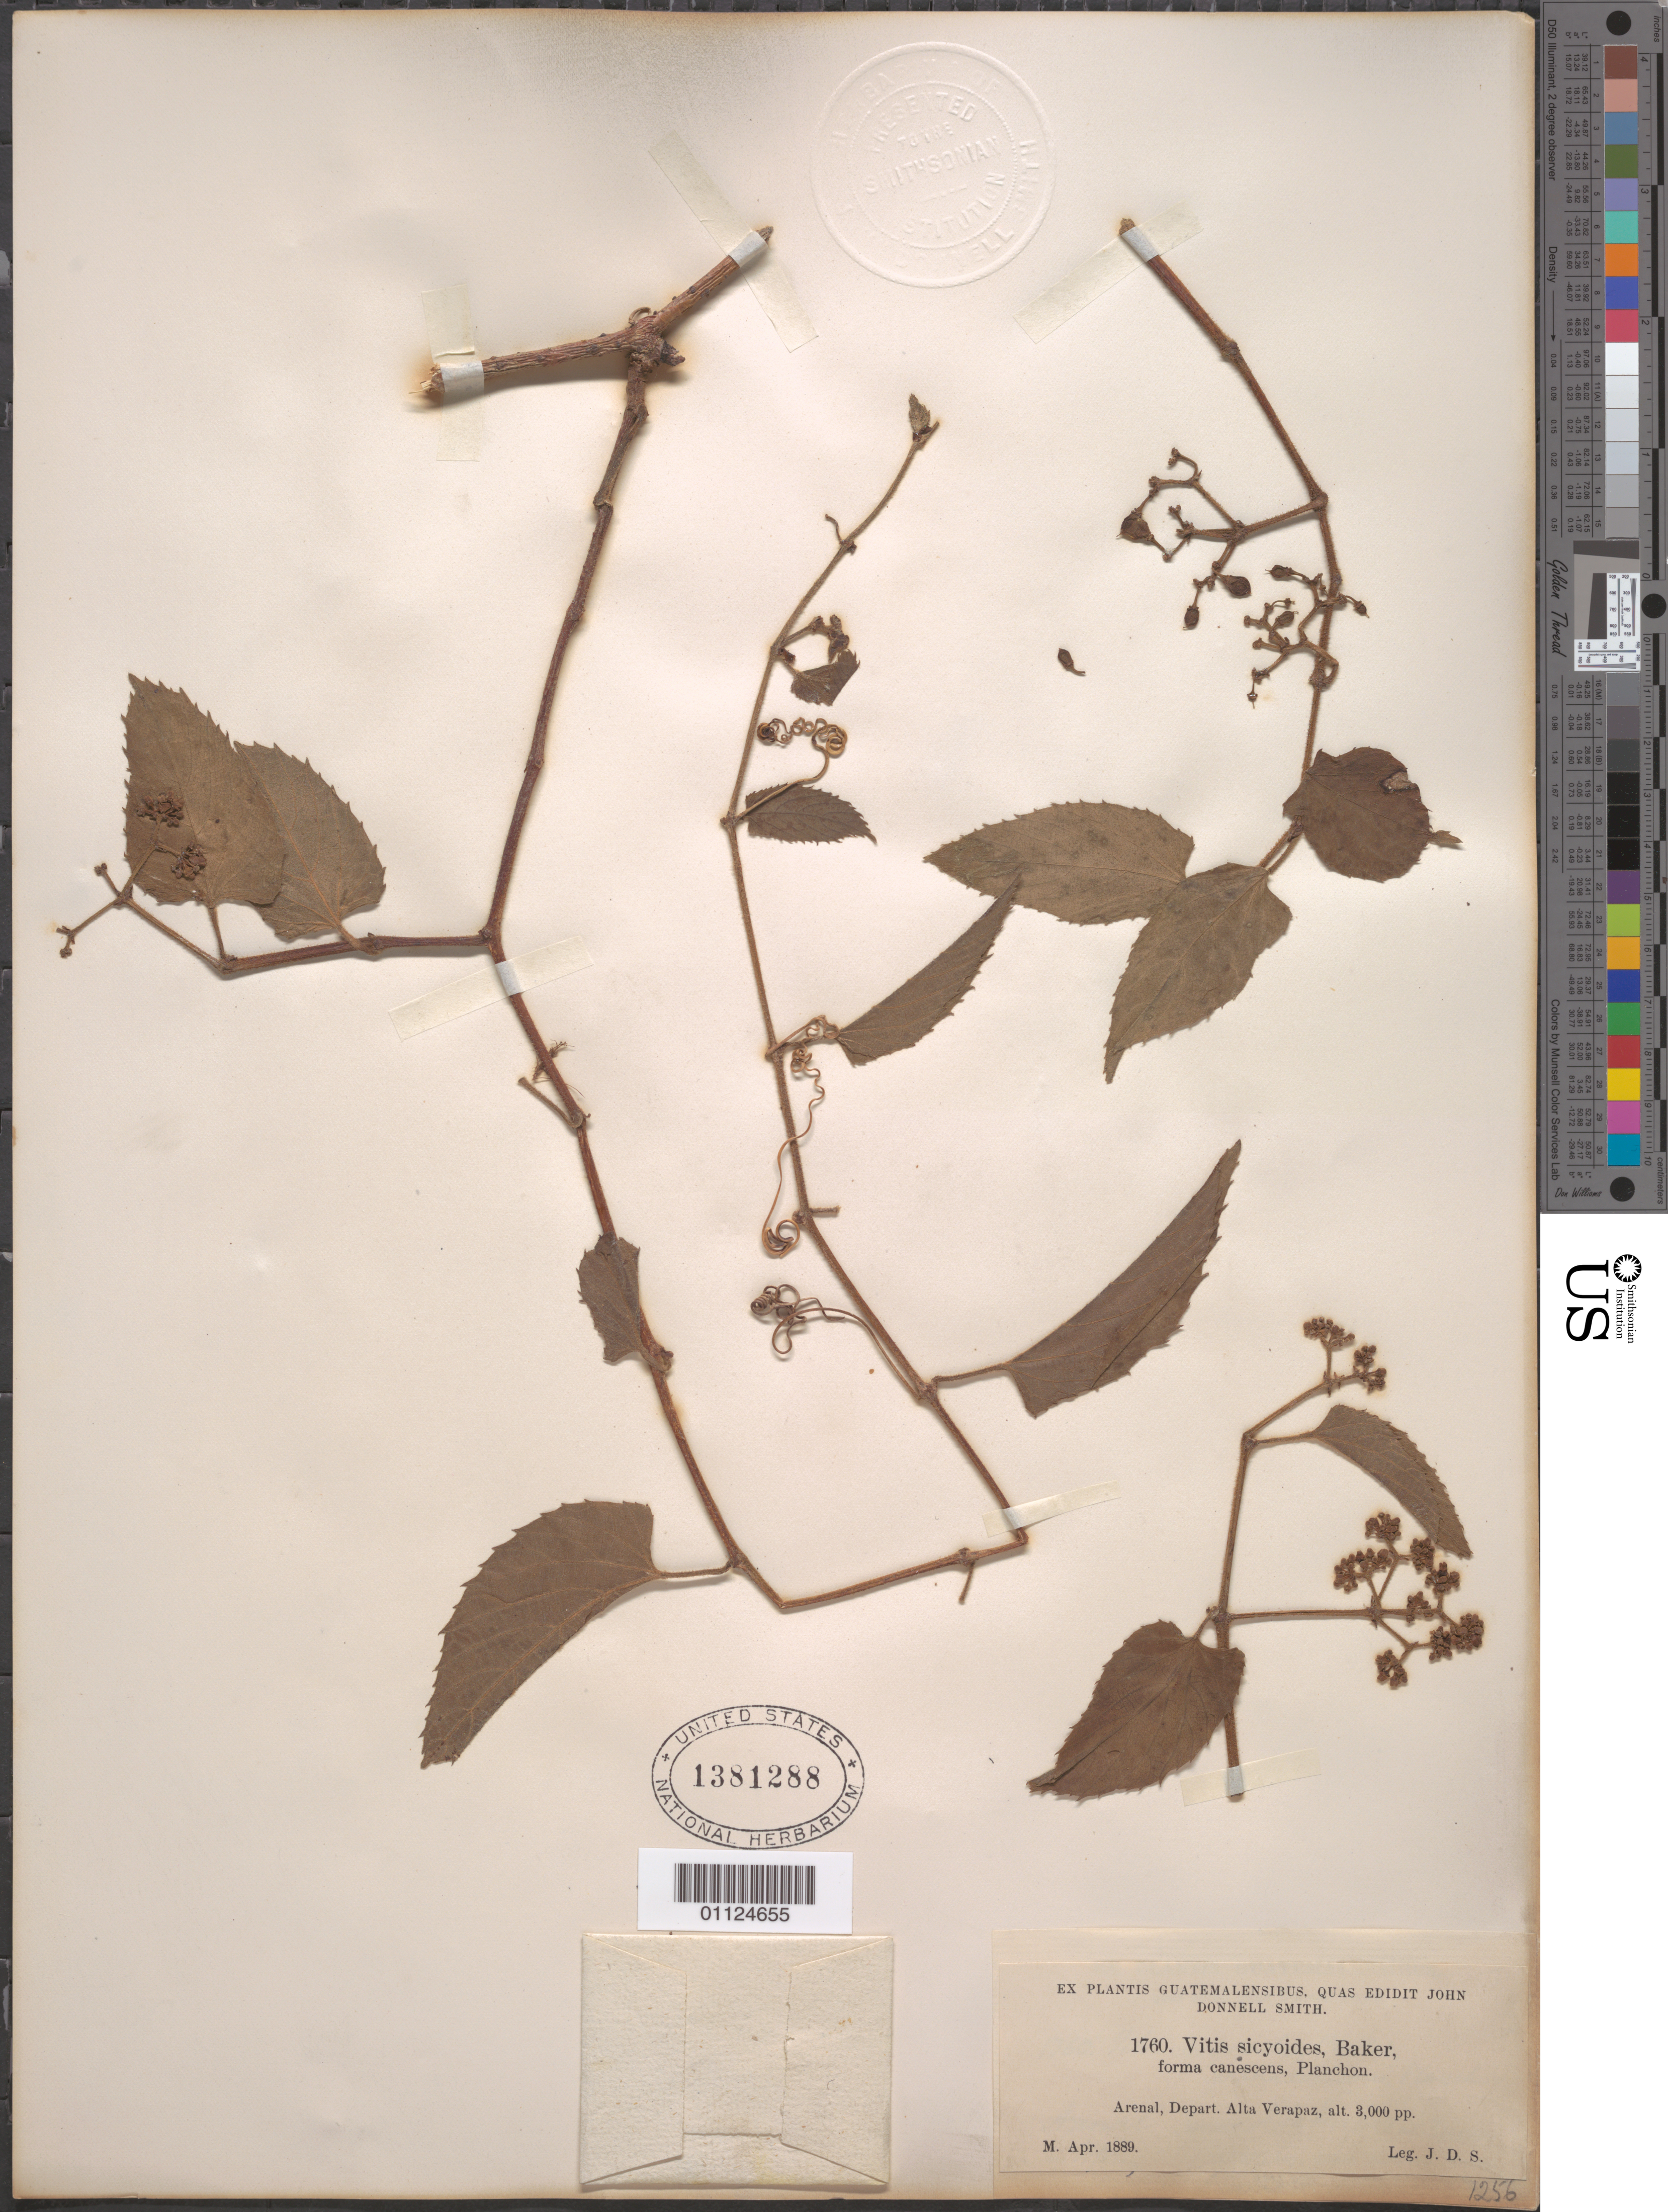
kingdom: Plantae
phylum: Tracheophyta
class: Magnoliopsida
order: Vitales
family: Vitaceae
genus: Cissus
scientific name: Cissus verticillata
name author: (L.) Nicolson & C.E. Jarvis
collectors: ex Herb. John Donnell Smith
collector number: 1760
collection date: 1889-04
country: Guatemala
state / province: Alta Verapaz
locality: Arenal.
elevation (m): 914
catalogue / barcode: US 1381288